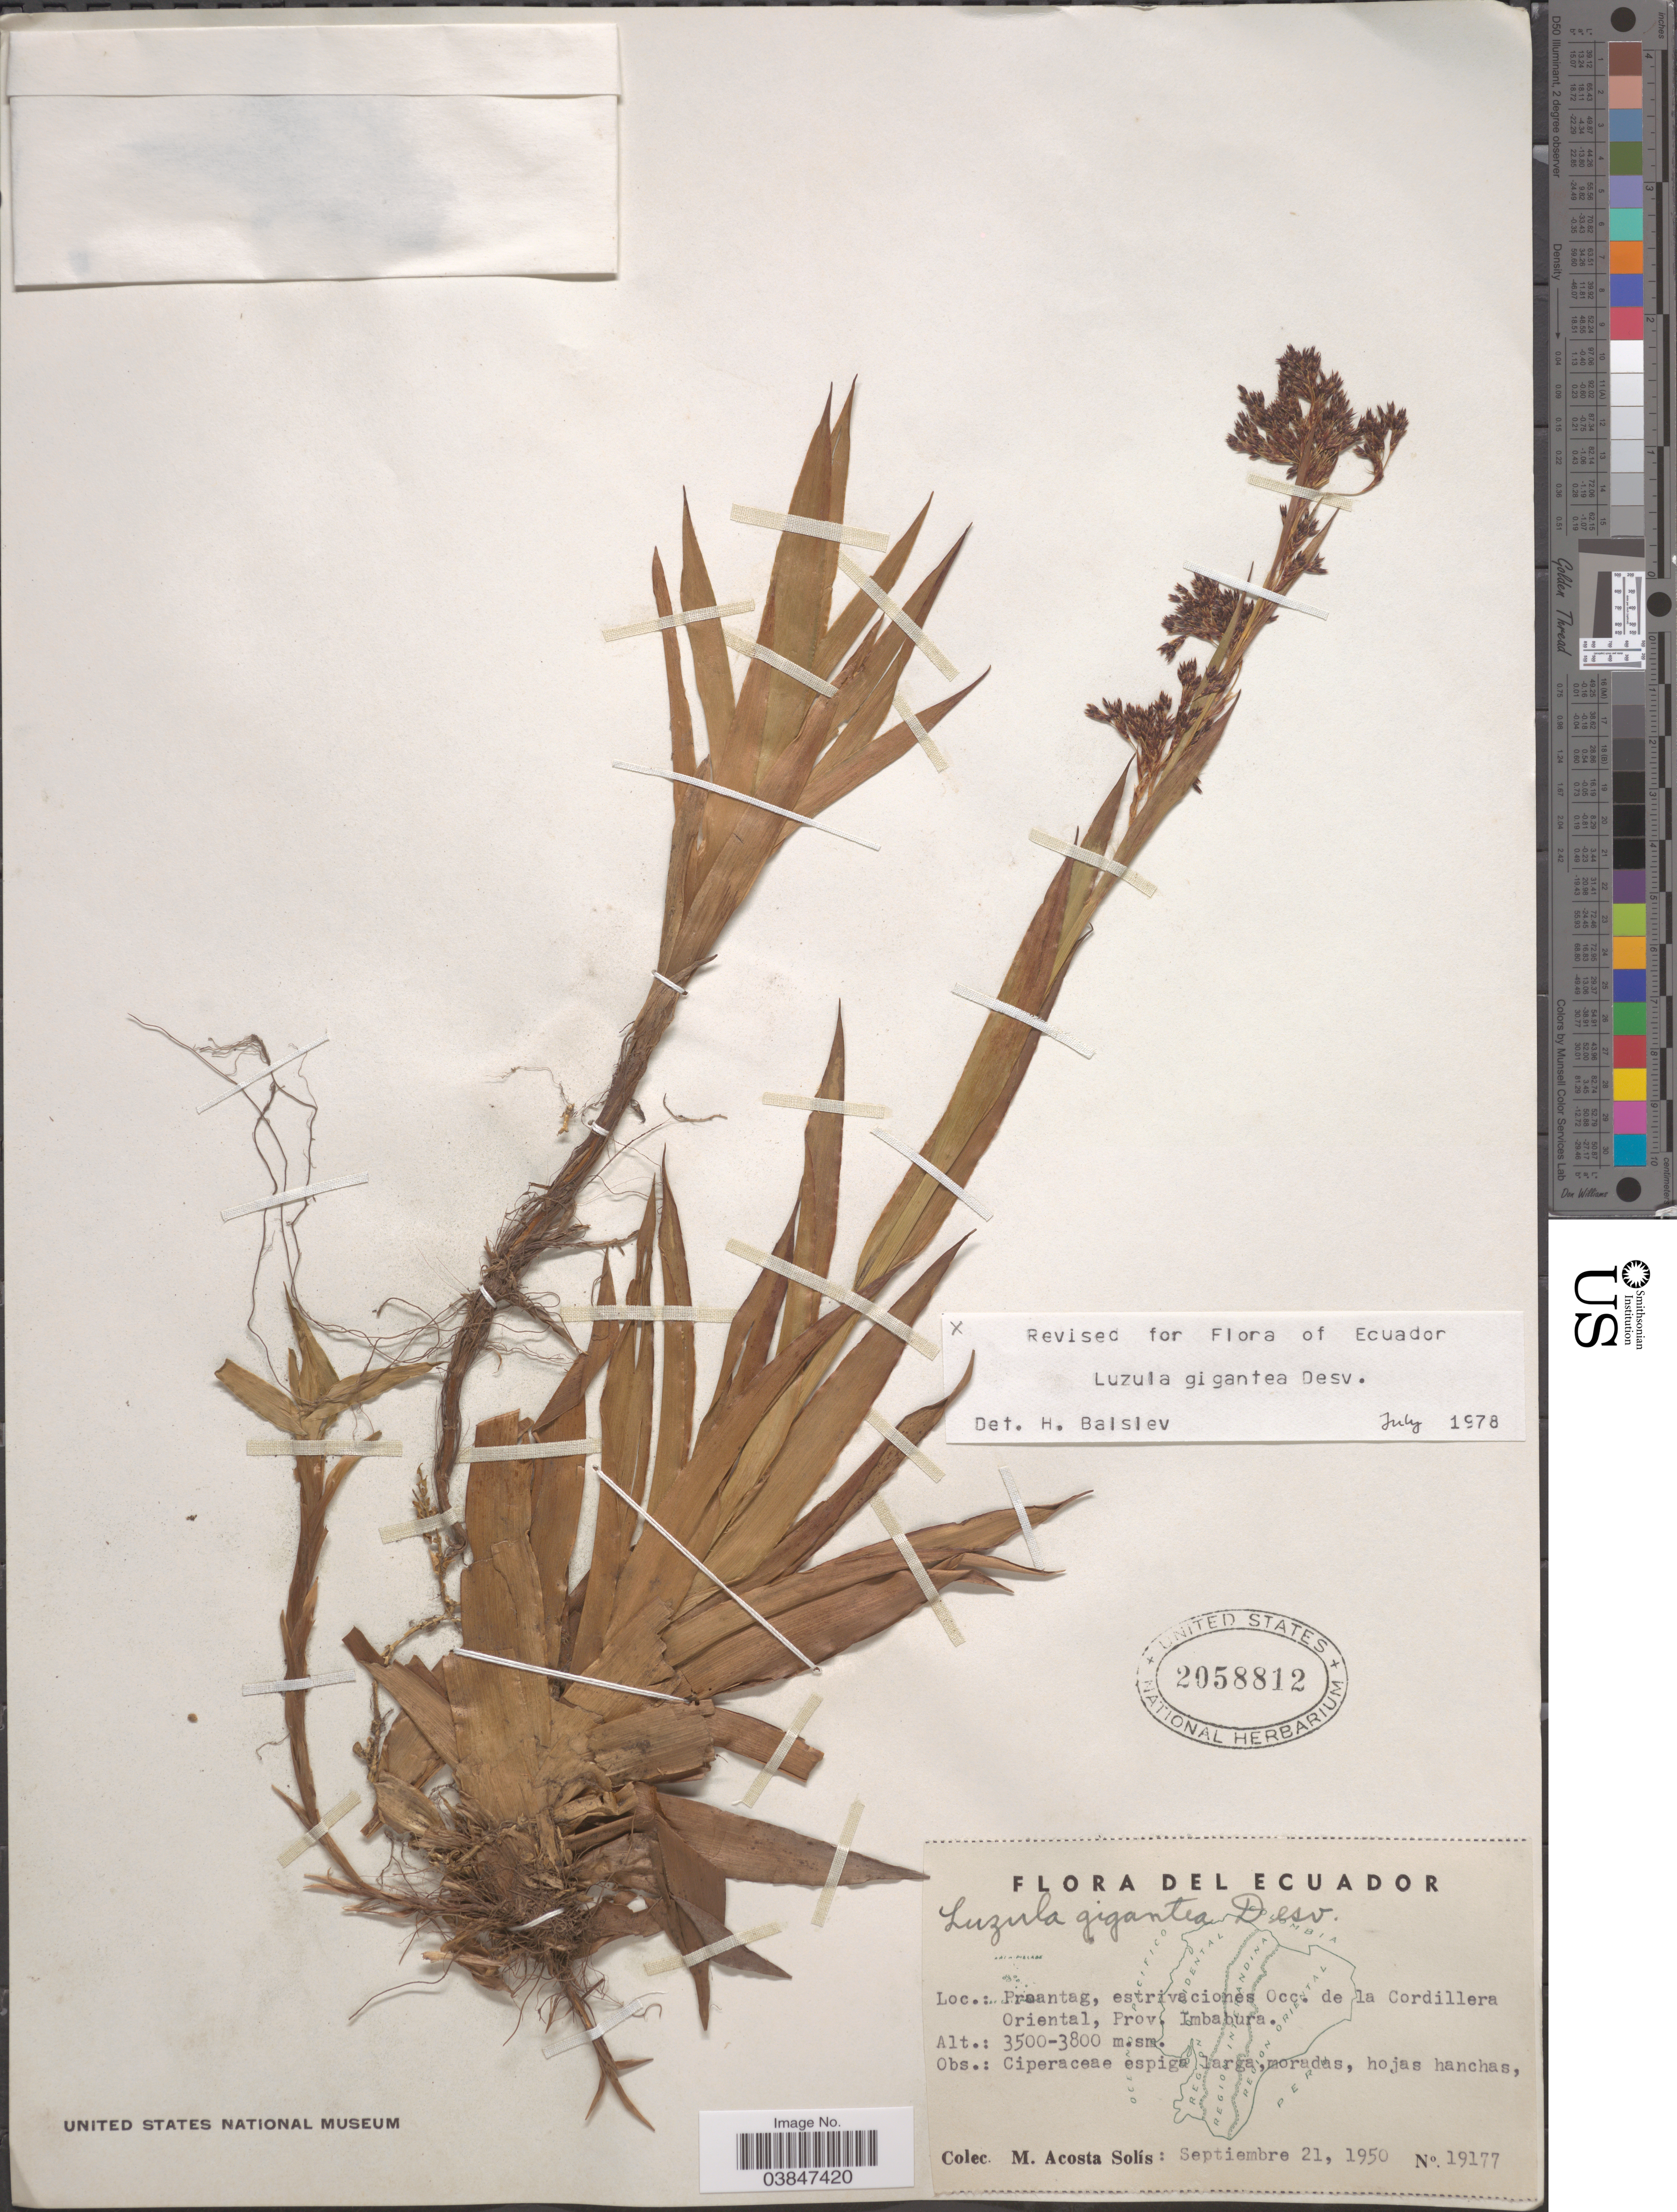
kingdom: Plantae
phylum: Tracheophyta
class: Liliopsida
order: Poales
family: Juncaceae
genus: Luzula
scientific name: Luzula gigantea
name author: Desv.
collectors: M. Acosta Solis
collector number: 19177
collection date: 1950-09-21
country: Ecuador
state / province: Imbabura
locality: Proantag, estrivaciones Occ. de la Cordillera Oriental.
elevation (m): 3500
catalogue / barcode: US 2058812